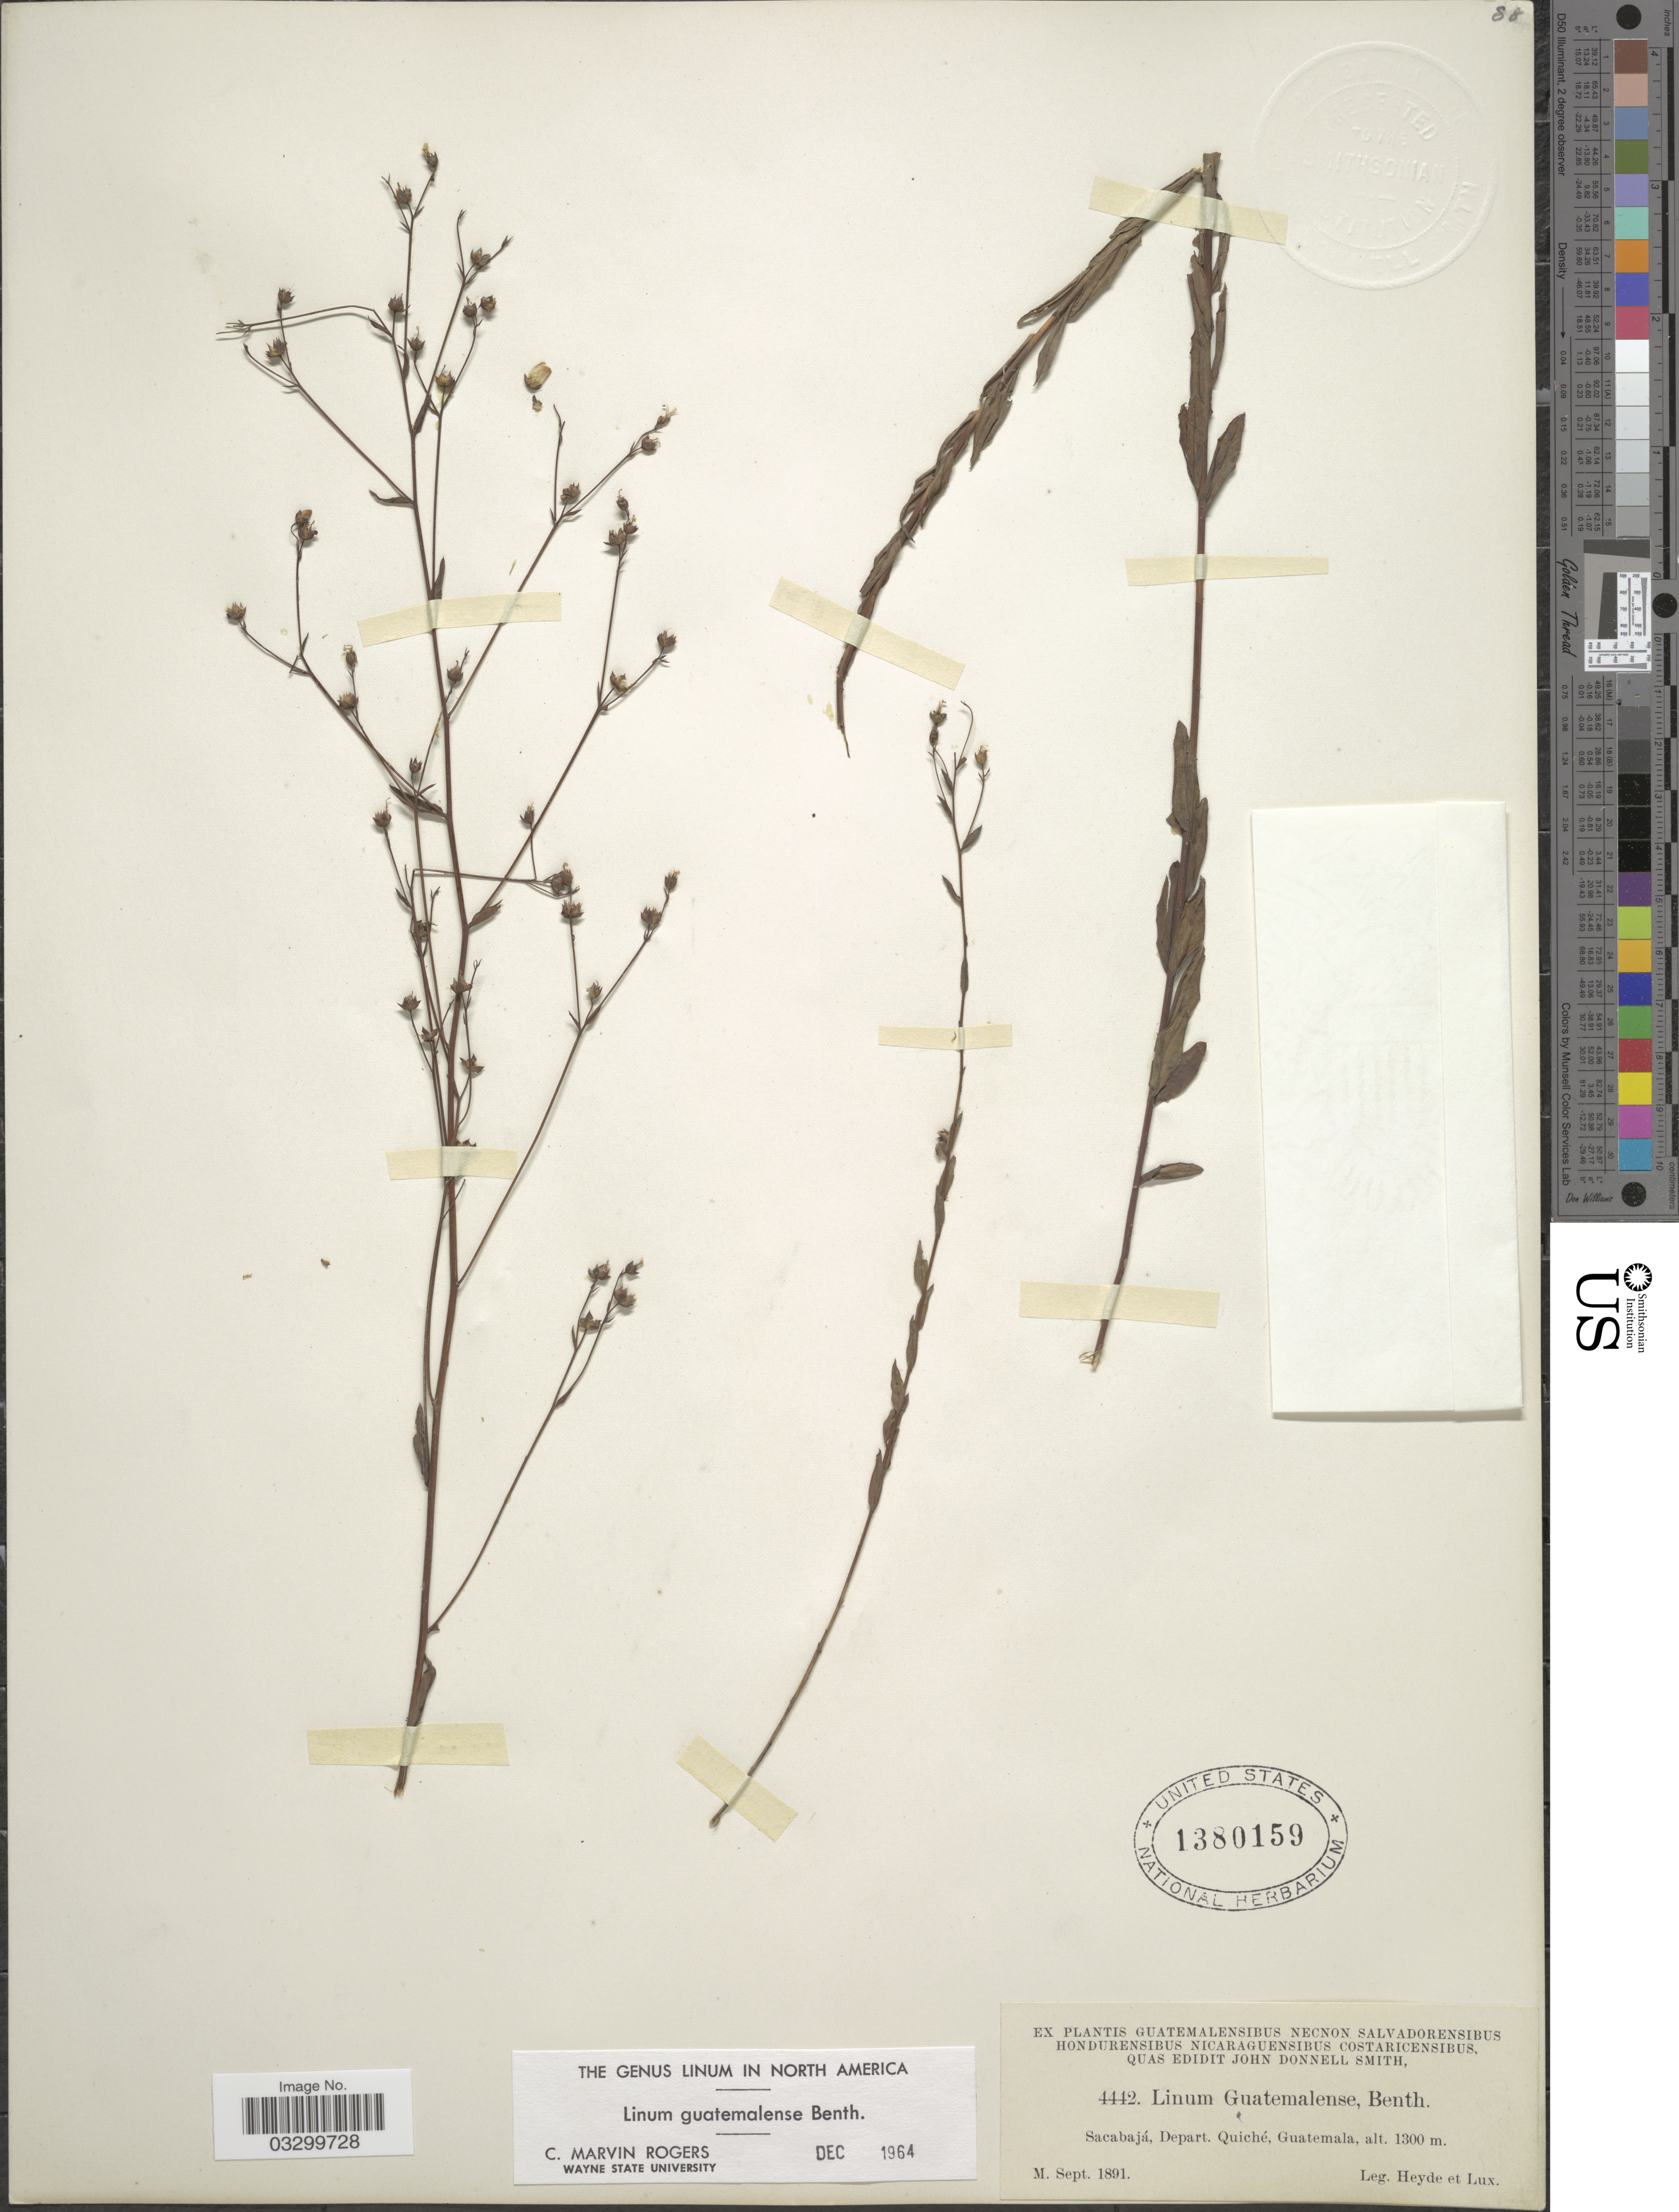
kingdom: Plantae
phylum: Tracheophyta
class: Magnoliopsida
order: Malpighiales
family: Linaceae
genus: Linum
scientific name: Linum guatemalense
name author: Benth.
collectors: Heyde & Lux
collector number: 4442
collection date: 1891-09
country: Guatemala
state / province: El Quiché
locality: Sacabajá, Depart. Quiché.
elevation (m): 1300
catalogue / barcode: US 1380159